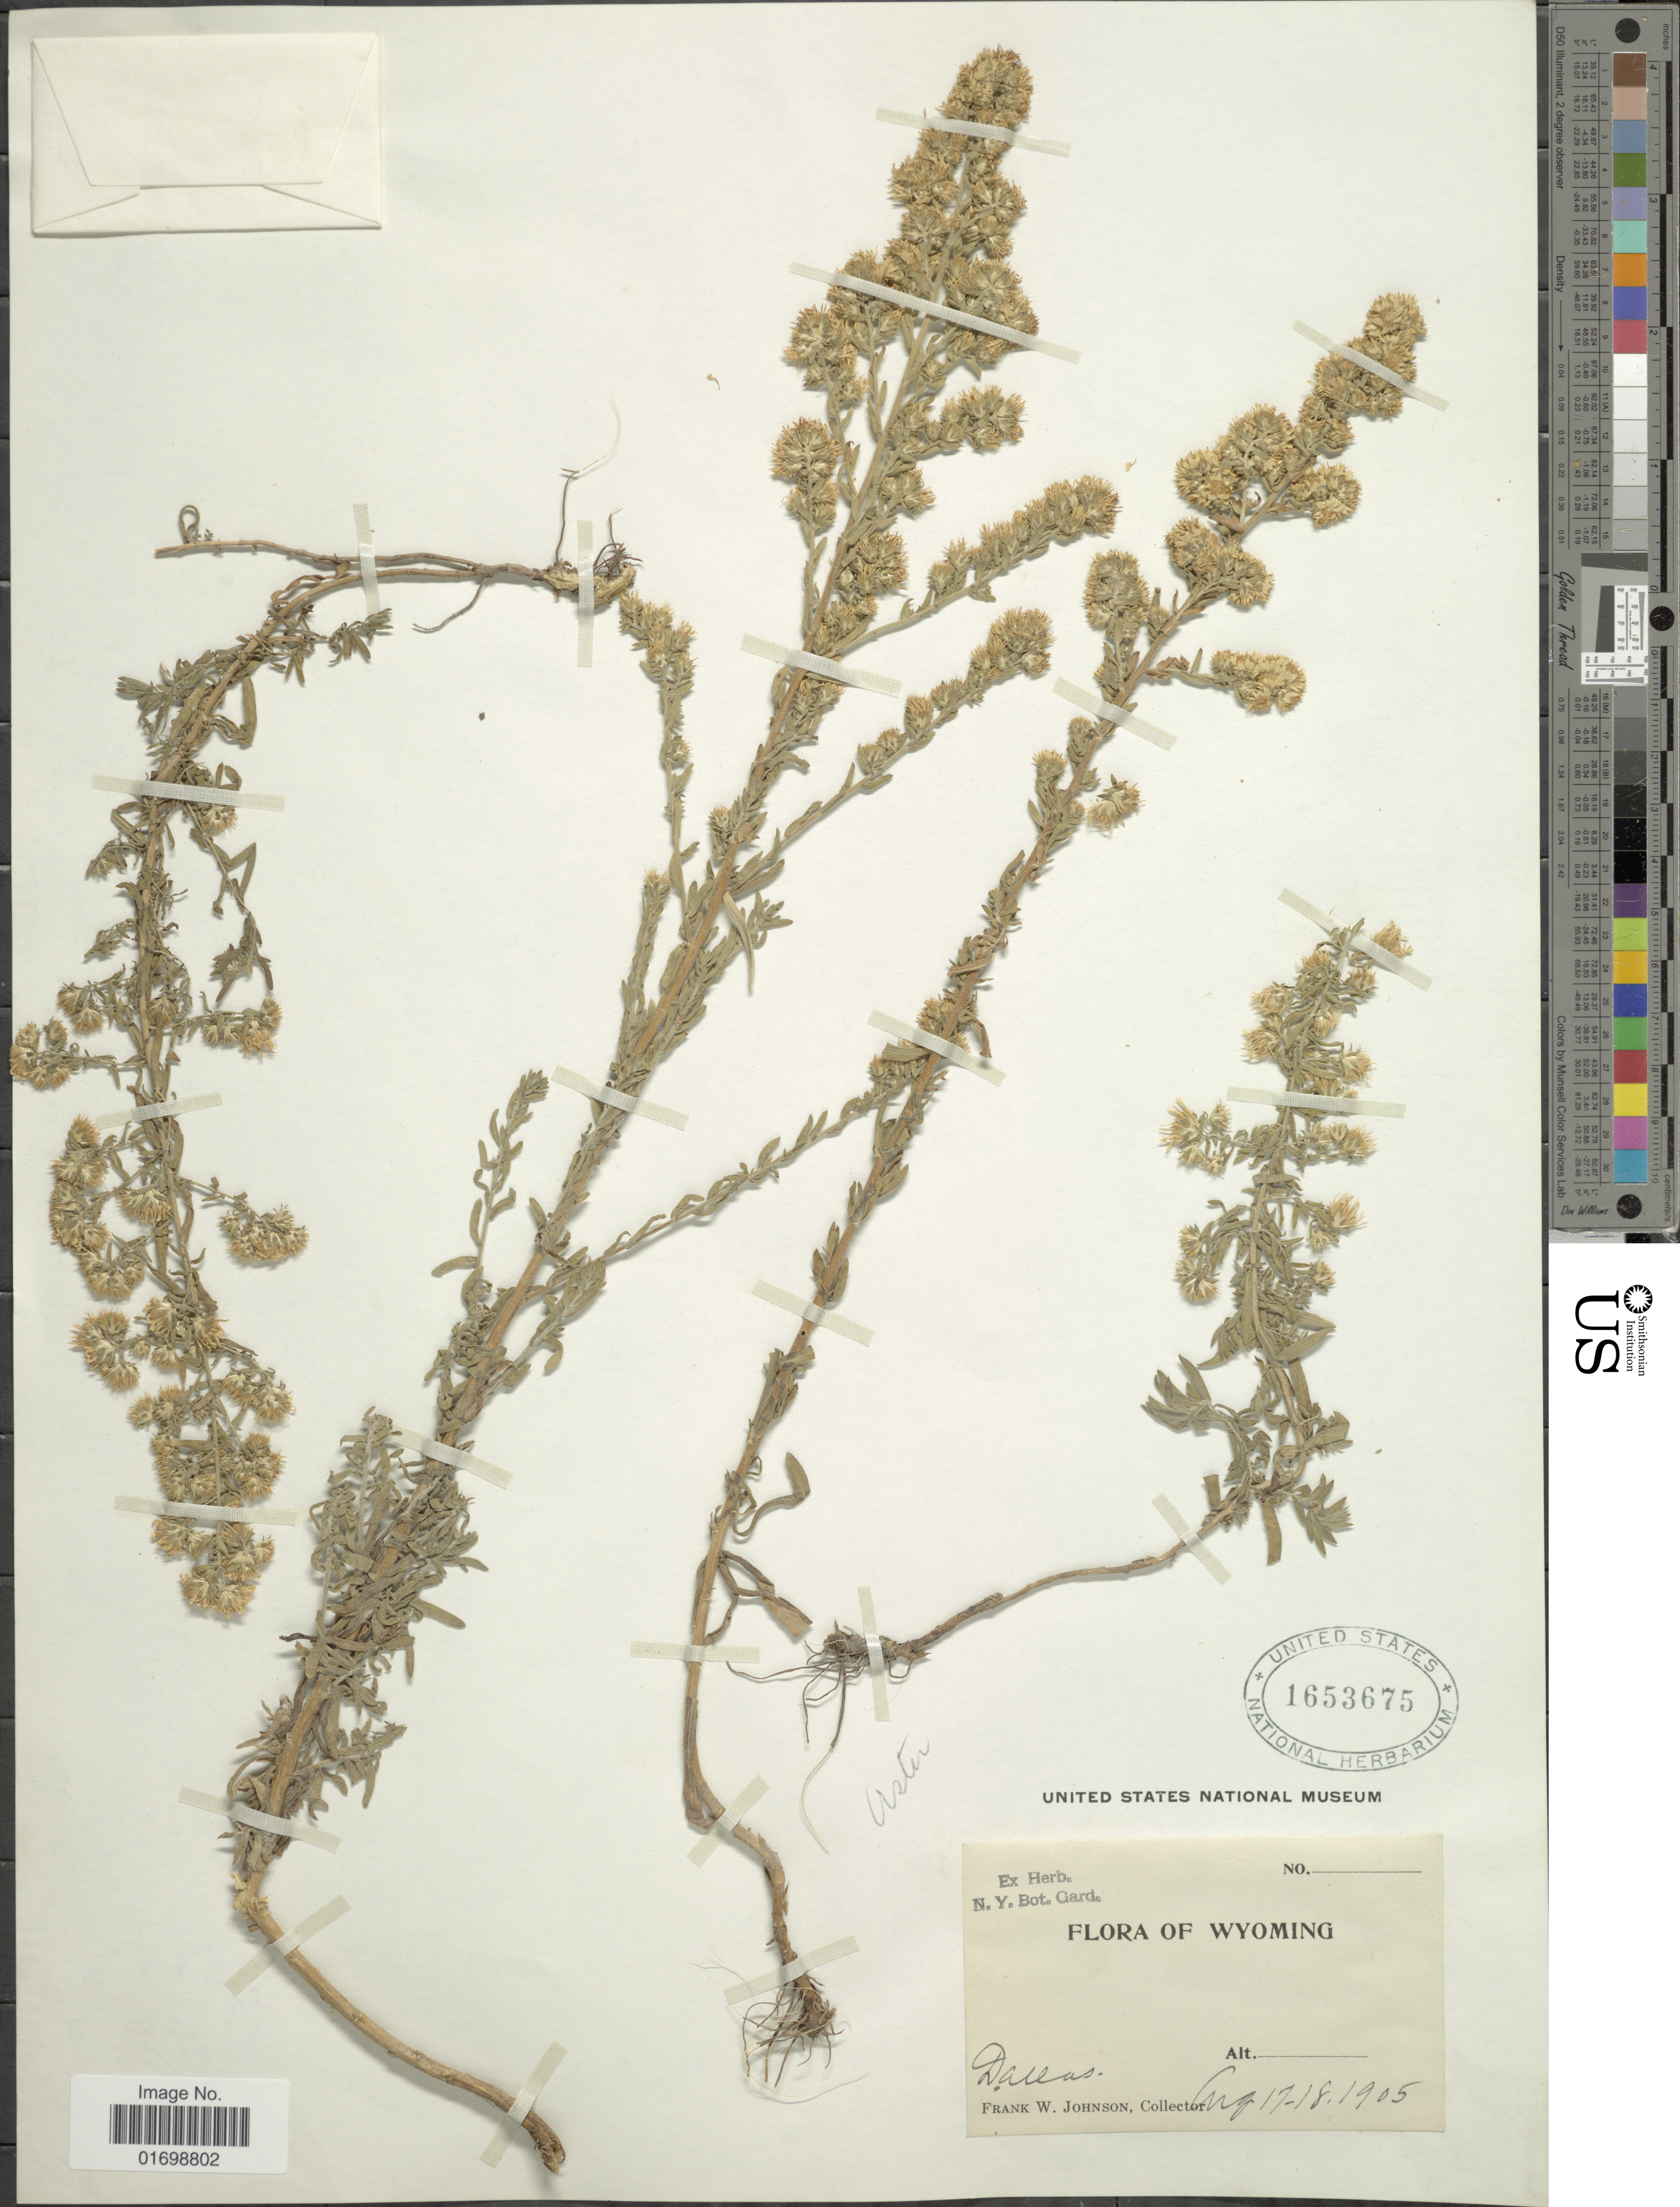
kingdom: Plantae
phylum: Tracheophyta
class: Magnoliopsida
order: Asterales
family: Asteraceae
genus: Symphyotrichum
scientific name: Symphyotrichum ericoides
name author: (L.) G.L. Nesom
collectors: F. W. Johnson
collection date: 1905-08-17/1905-08-18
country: United States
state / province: Wyoming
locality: Dallas.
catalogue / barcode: US 1653675